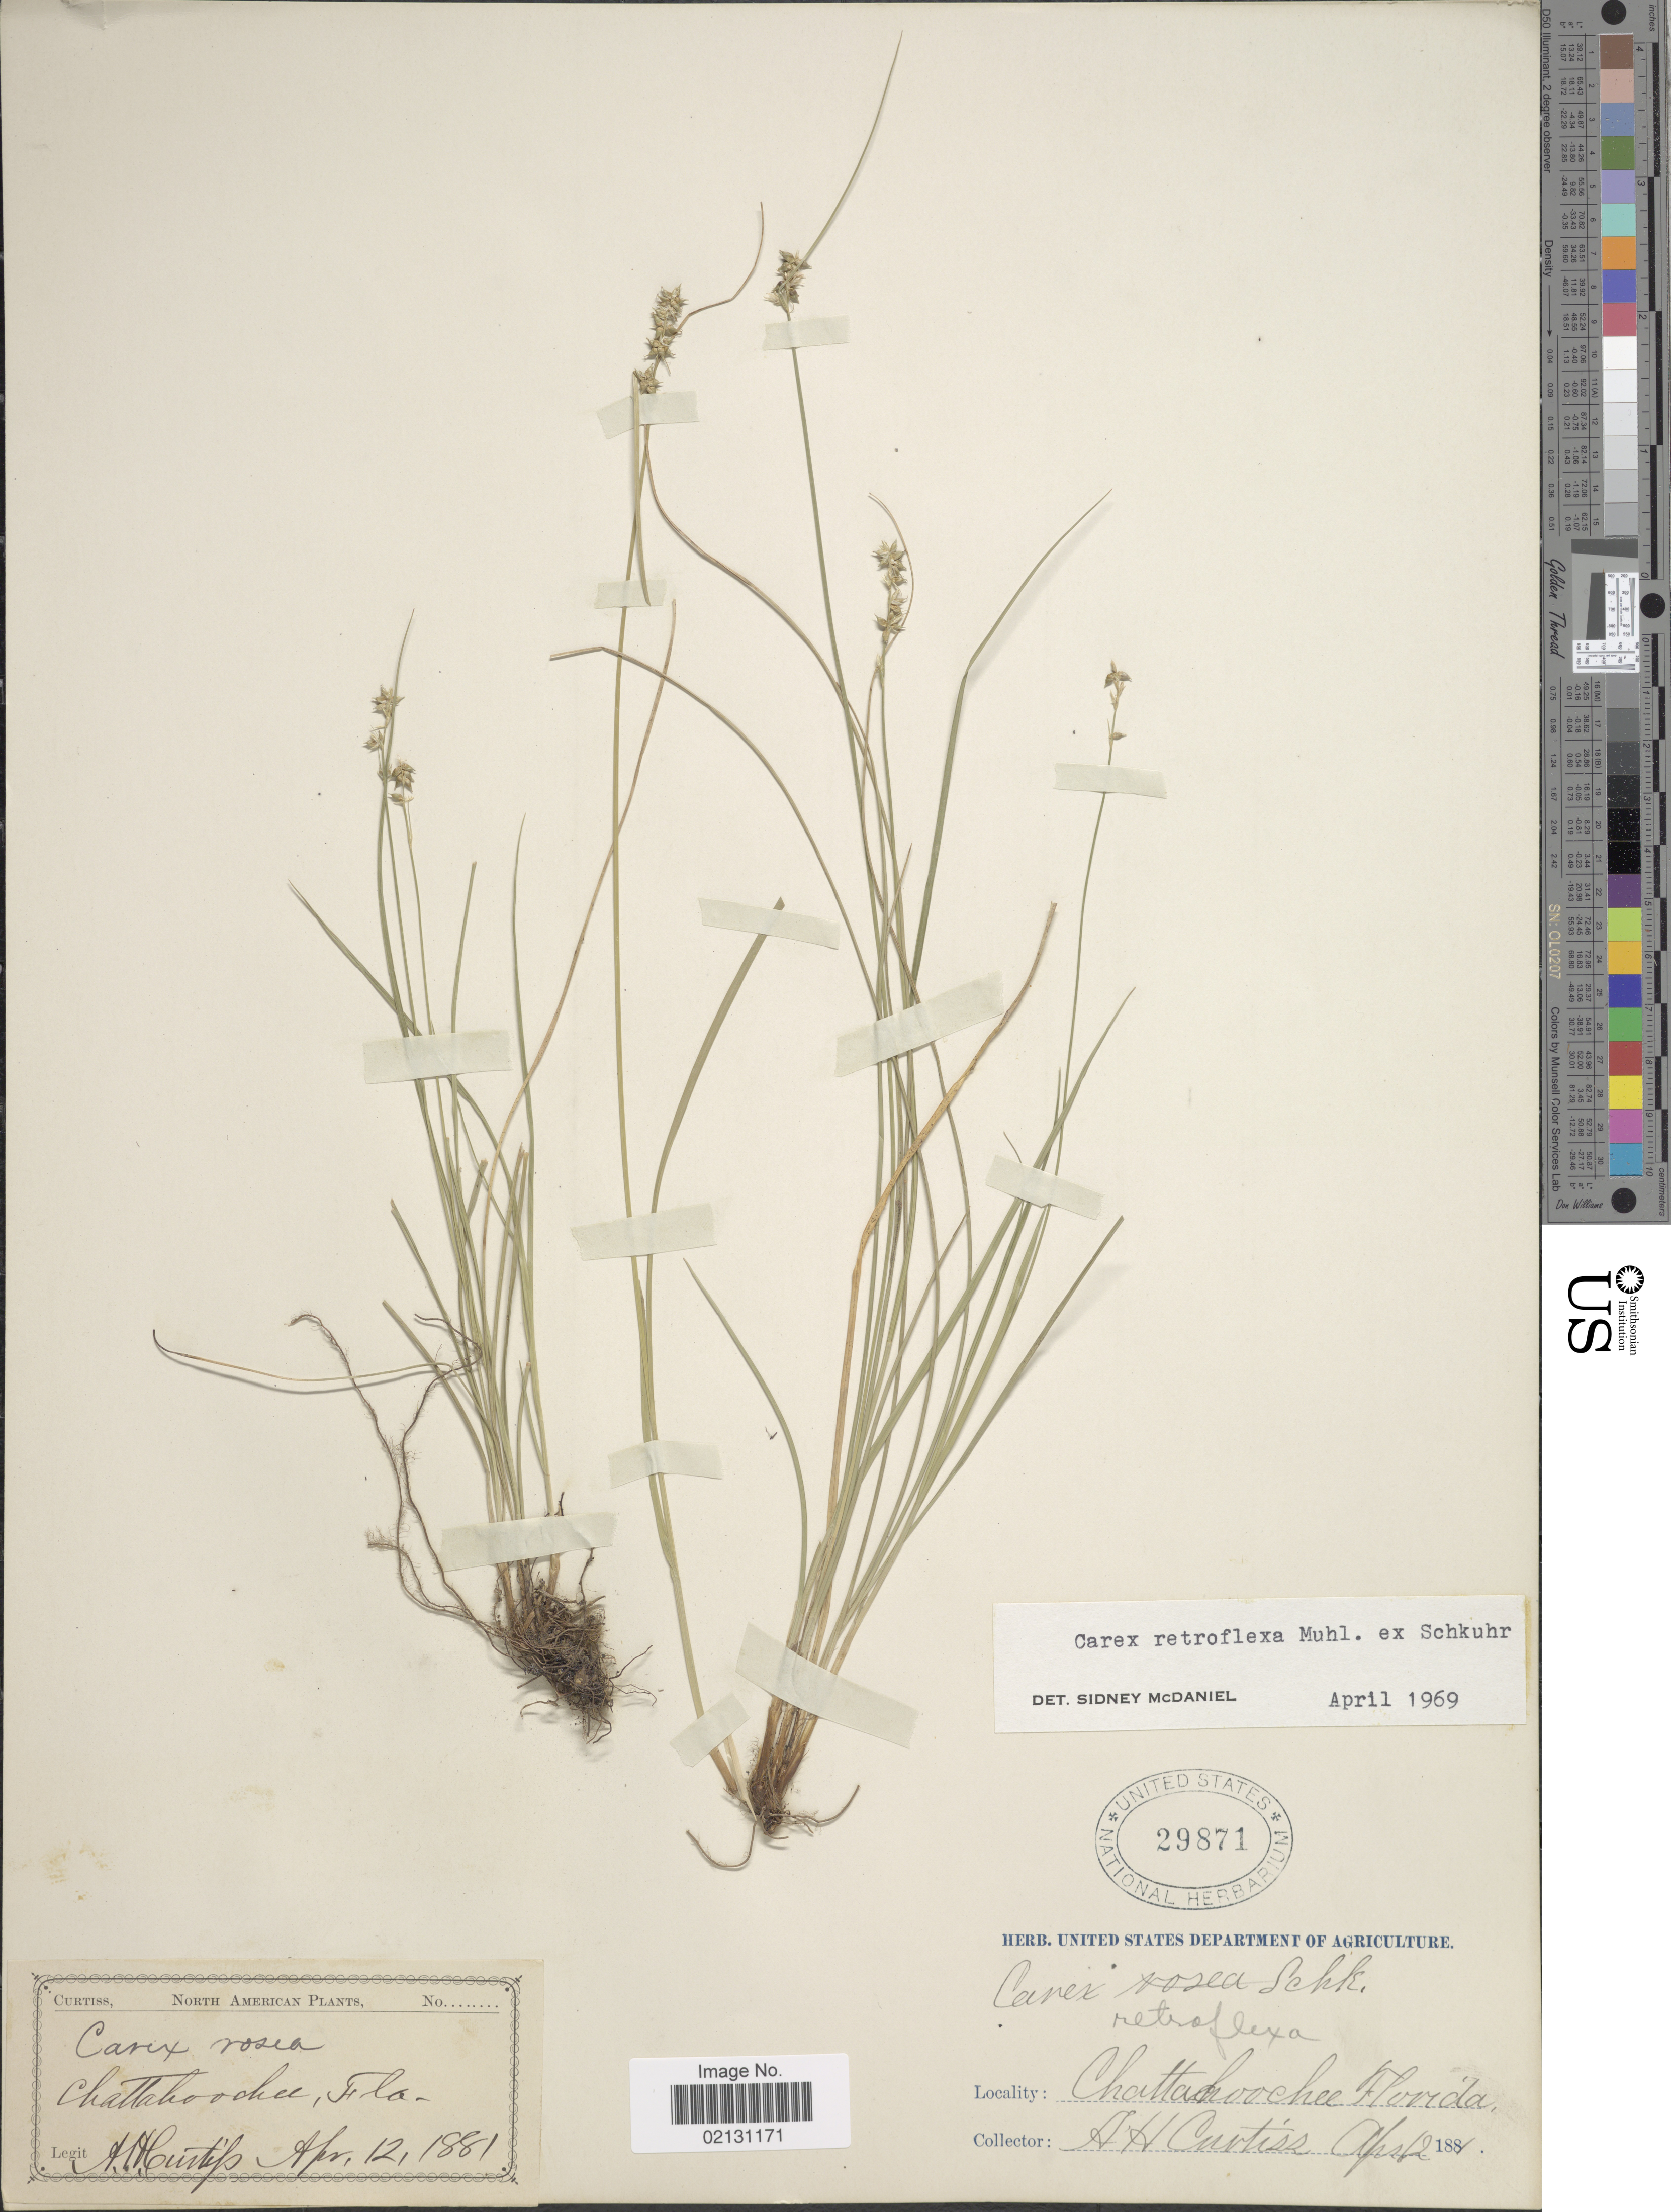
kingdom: Plantae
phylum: Tracheophyta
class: Liliopsida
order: Poales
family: Cyperaceae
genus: Carex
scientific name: Carex retroflexa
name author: Muhl. ex Willd.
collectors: A. H. Curtiss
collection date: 1881-04-12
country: United States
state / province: Florida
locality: Chattahoochee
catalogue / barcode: US 29871